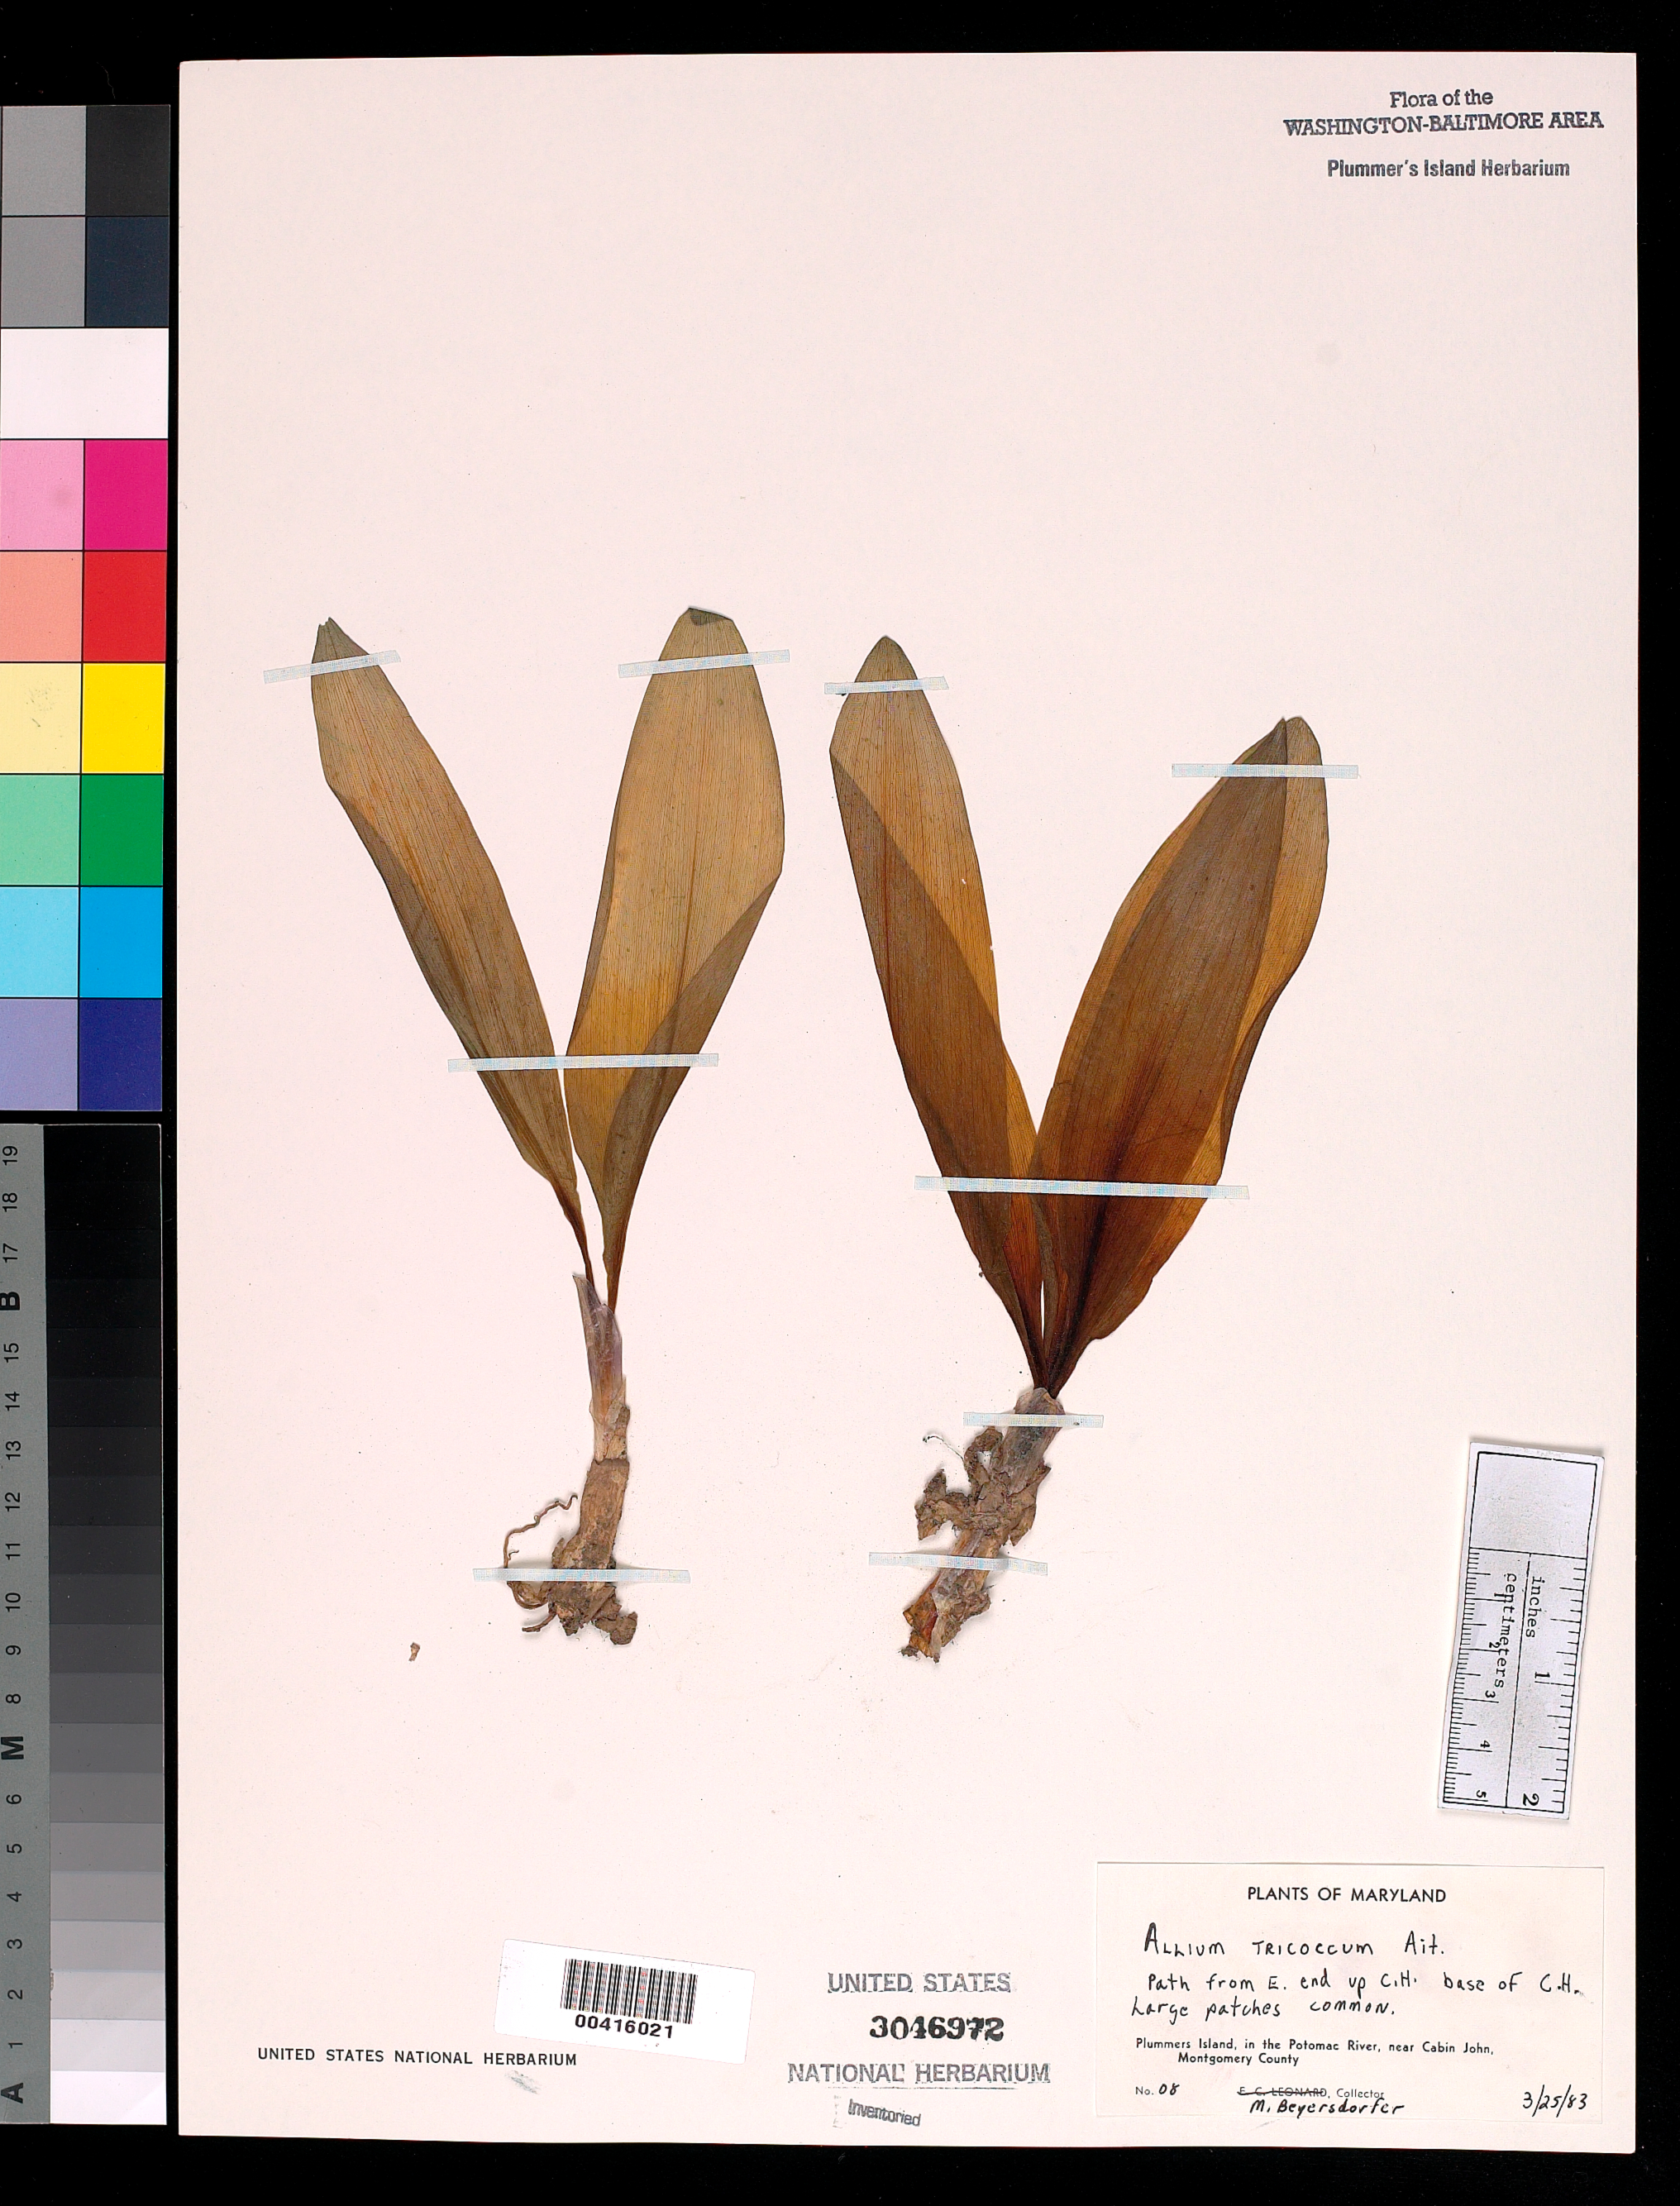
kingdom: Plantae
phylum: Tracheophyta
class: Liliopsida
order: Asparagales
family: Amaryllidaceae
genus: Allium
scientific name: Allium tricoccum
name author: Aiton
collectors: M. Beyersdorfer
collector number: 8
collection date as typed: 25 Mar 1983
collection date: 1983-03-25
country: United States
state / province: Maryland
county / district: Montgomery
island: Plummers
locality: Plummer's Island; path from E. end up Cabin Hill. Base of Cabin Hill C. & O. Canal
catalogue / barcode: US 3046972